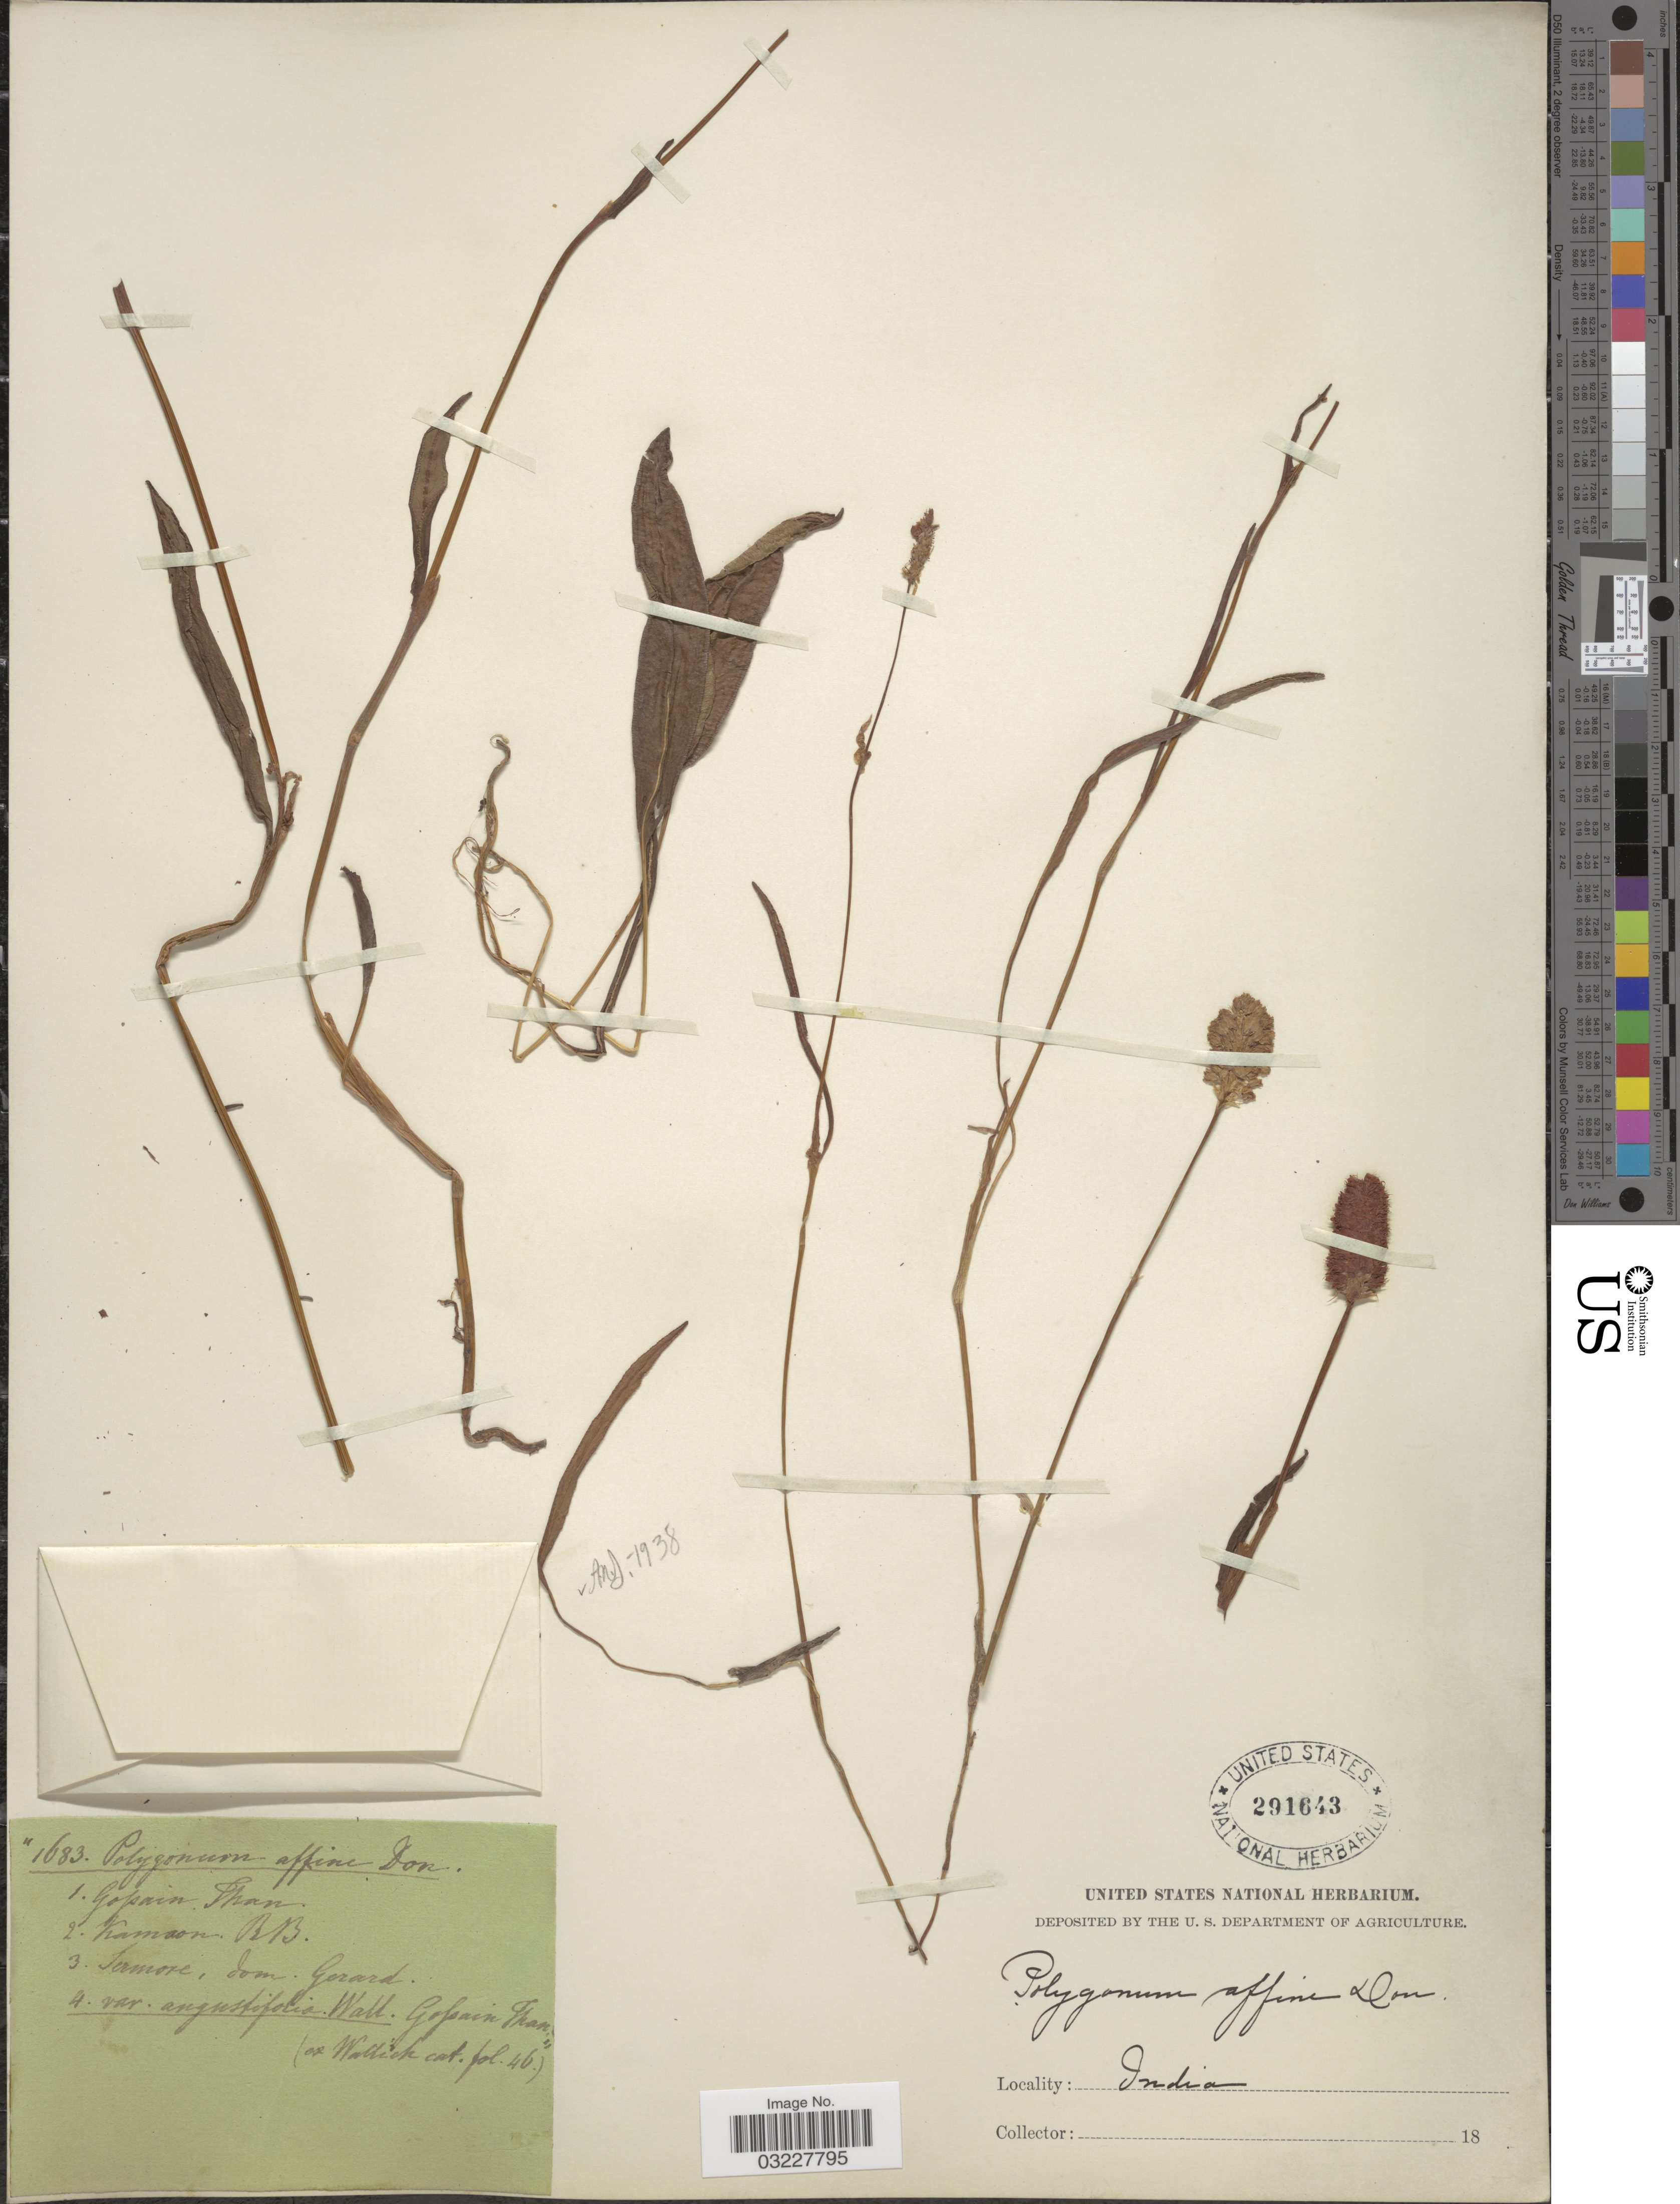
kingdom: Plantae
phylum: Tracheophyta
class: Magnoliopsida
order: Caryophyllales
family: Polygonaceae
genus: Polygonum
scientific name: Polygonum affine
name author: D. Don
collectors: ex herb. United States National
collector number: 1683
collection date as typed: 18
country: India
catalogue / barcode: US 291643